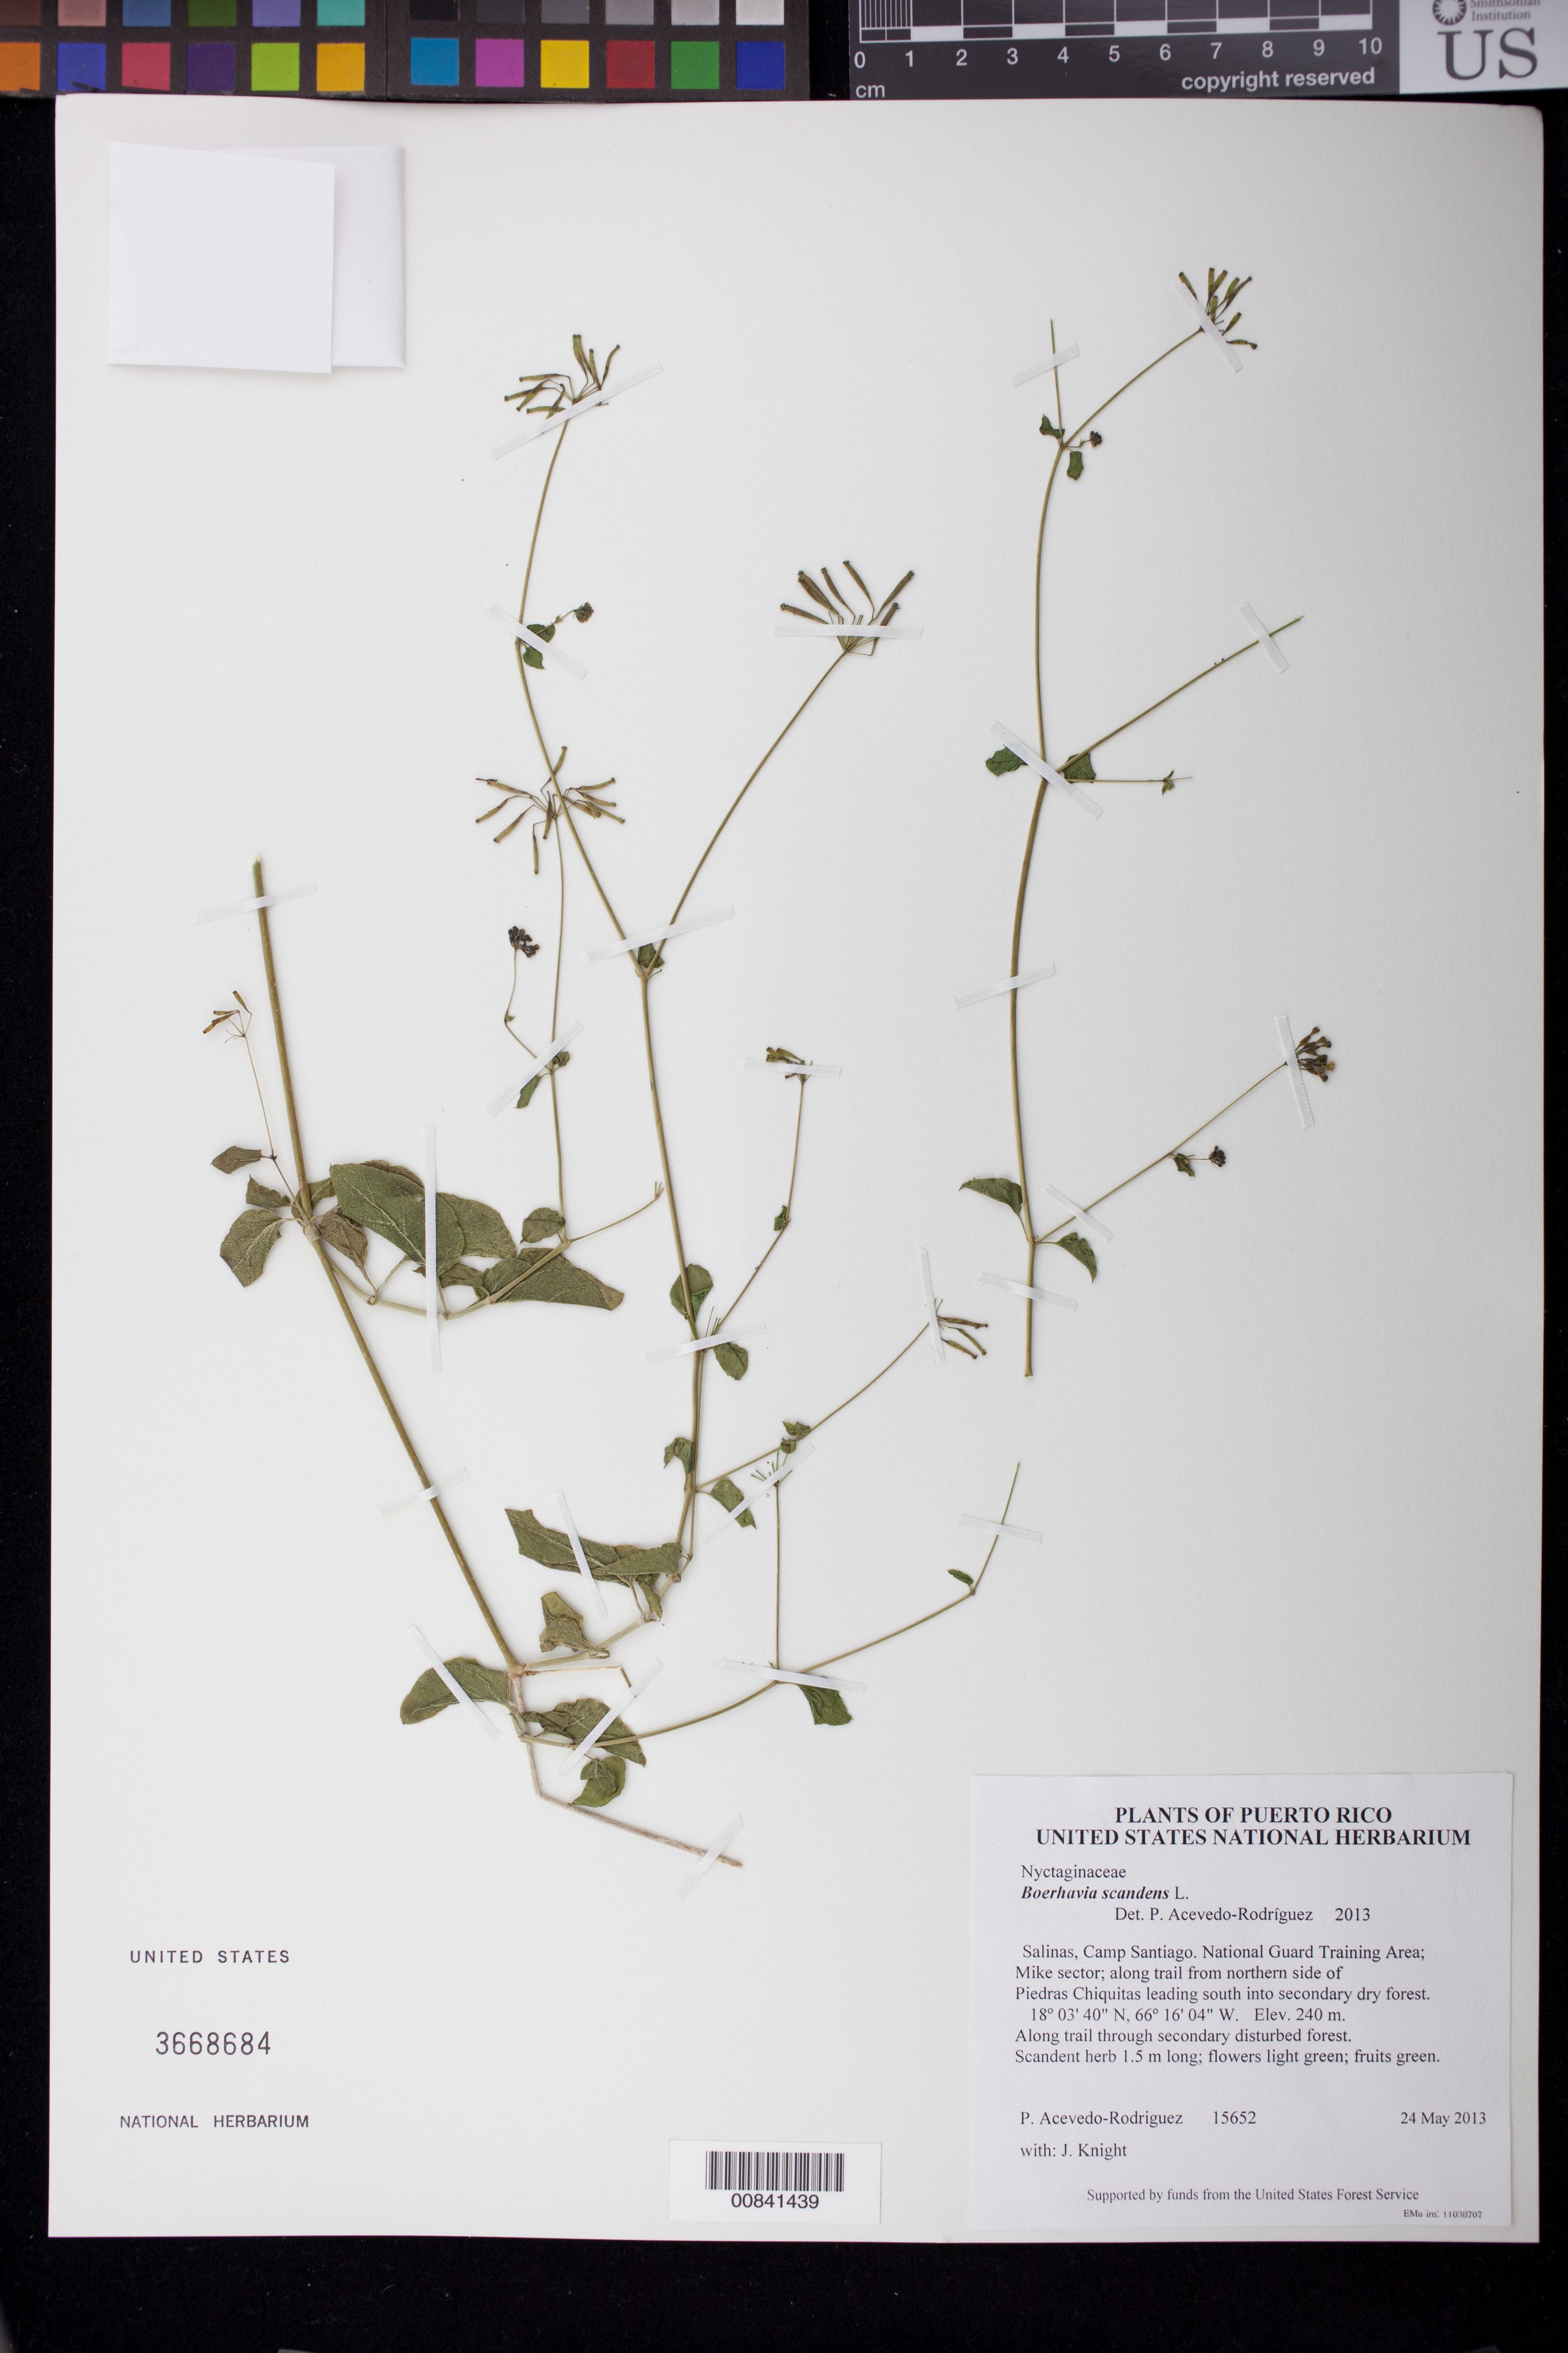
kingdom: Plantae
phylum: Tracheophyta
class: Magnoliopsida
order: Caryophyllales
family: Nyctaginaceae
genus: Boerhavia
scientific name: Boerhavia scandens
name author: L.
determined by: Acevedo-Rodríguez, P., (BOT), Smithsonian Institution - National Museum of Natural History (UNITED STATES)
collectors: P. Acevedo-Rodr. & J. Knight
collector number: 15652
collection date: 2013-05-24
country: Puerto Rico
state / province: Salinas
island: Puerto Rico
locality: Camp Santiago. National Guard Training Area; Mike sector; along trail from northern side of Piedras Chiquitas leading south into secondary dry forest.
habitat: Along trail through secondary disturbed forest.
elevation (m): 240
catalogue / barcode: US 3668684